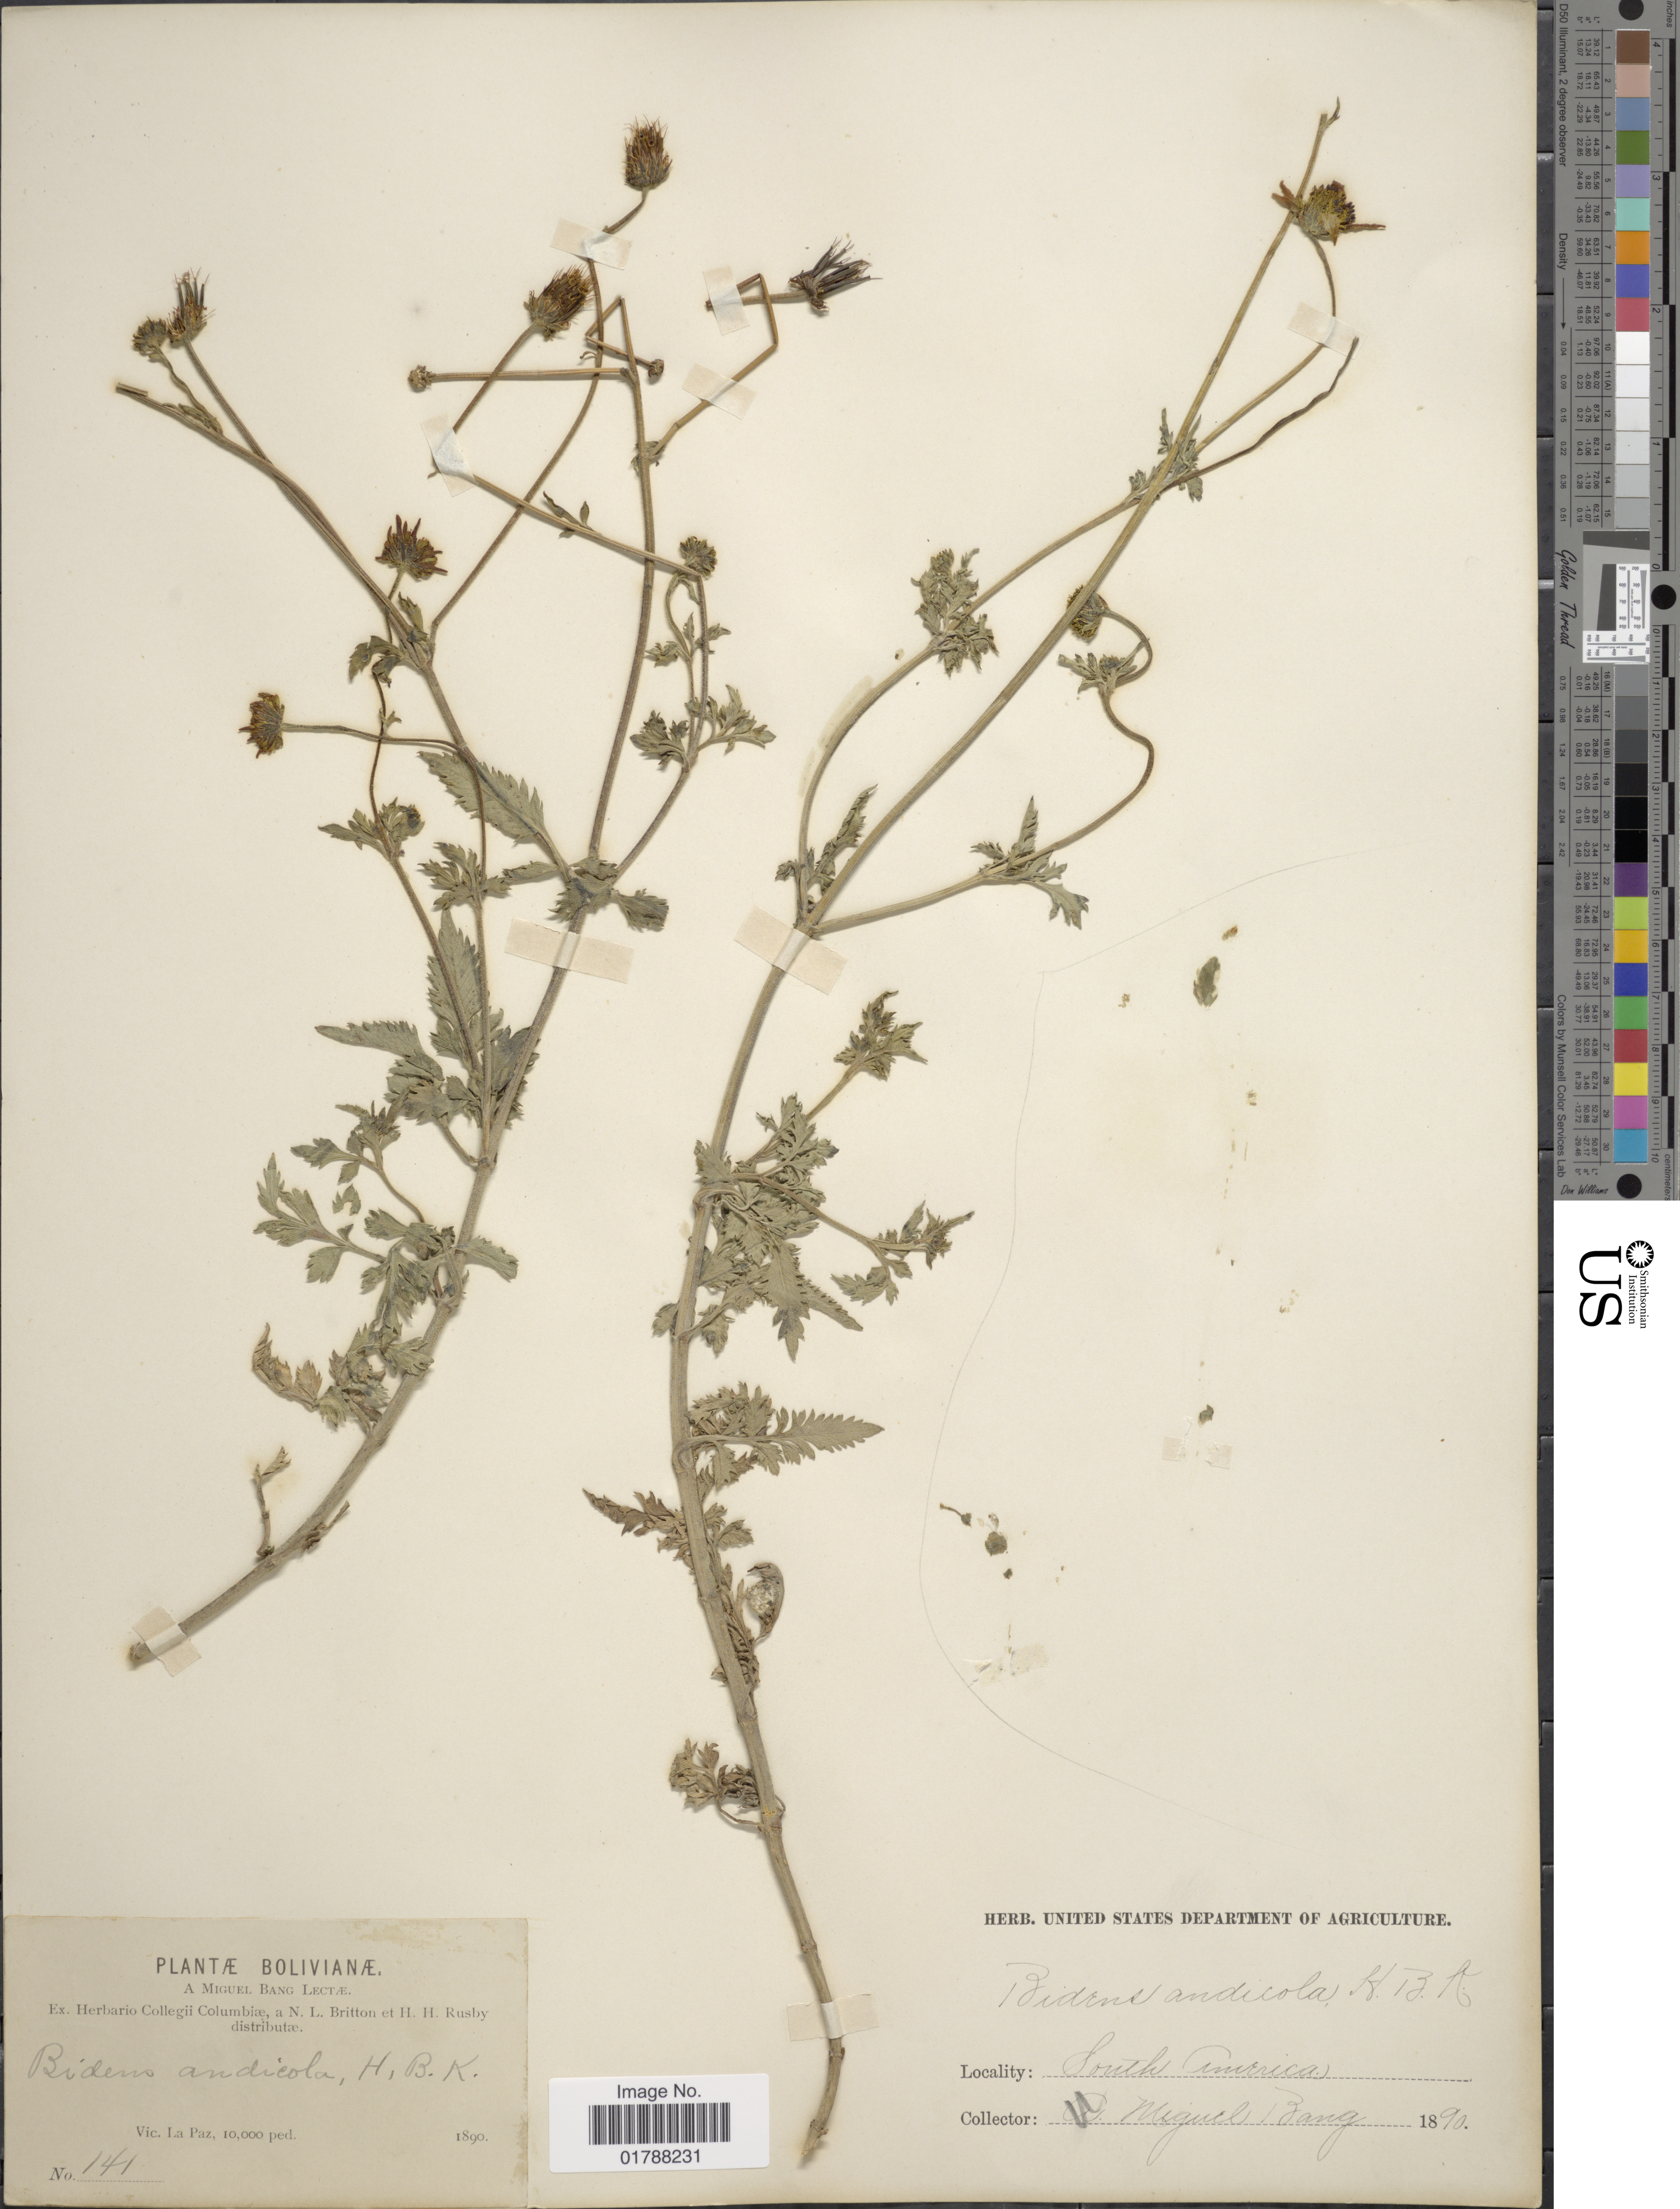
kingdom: Plantae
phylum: Tracheophyta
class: Magnoliopsida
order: Asterales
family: Asteraceae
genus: Bidens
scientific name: Bidens andicola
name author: Kunth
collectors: M. Bang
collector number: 141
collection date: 1890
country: Bolivia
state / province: La Paz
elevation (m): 3048